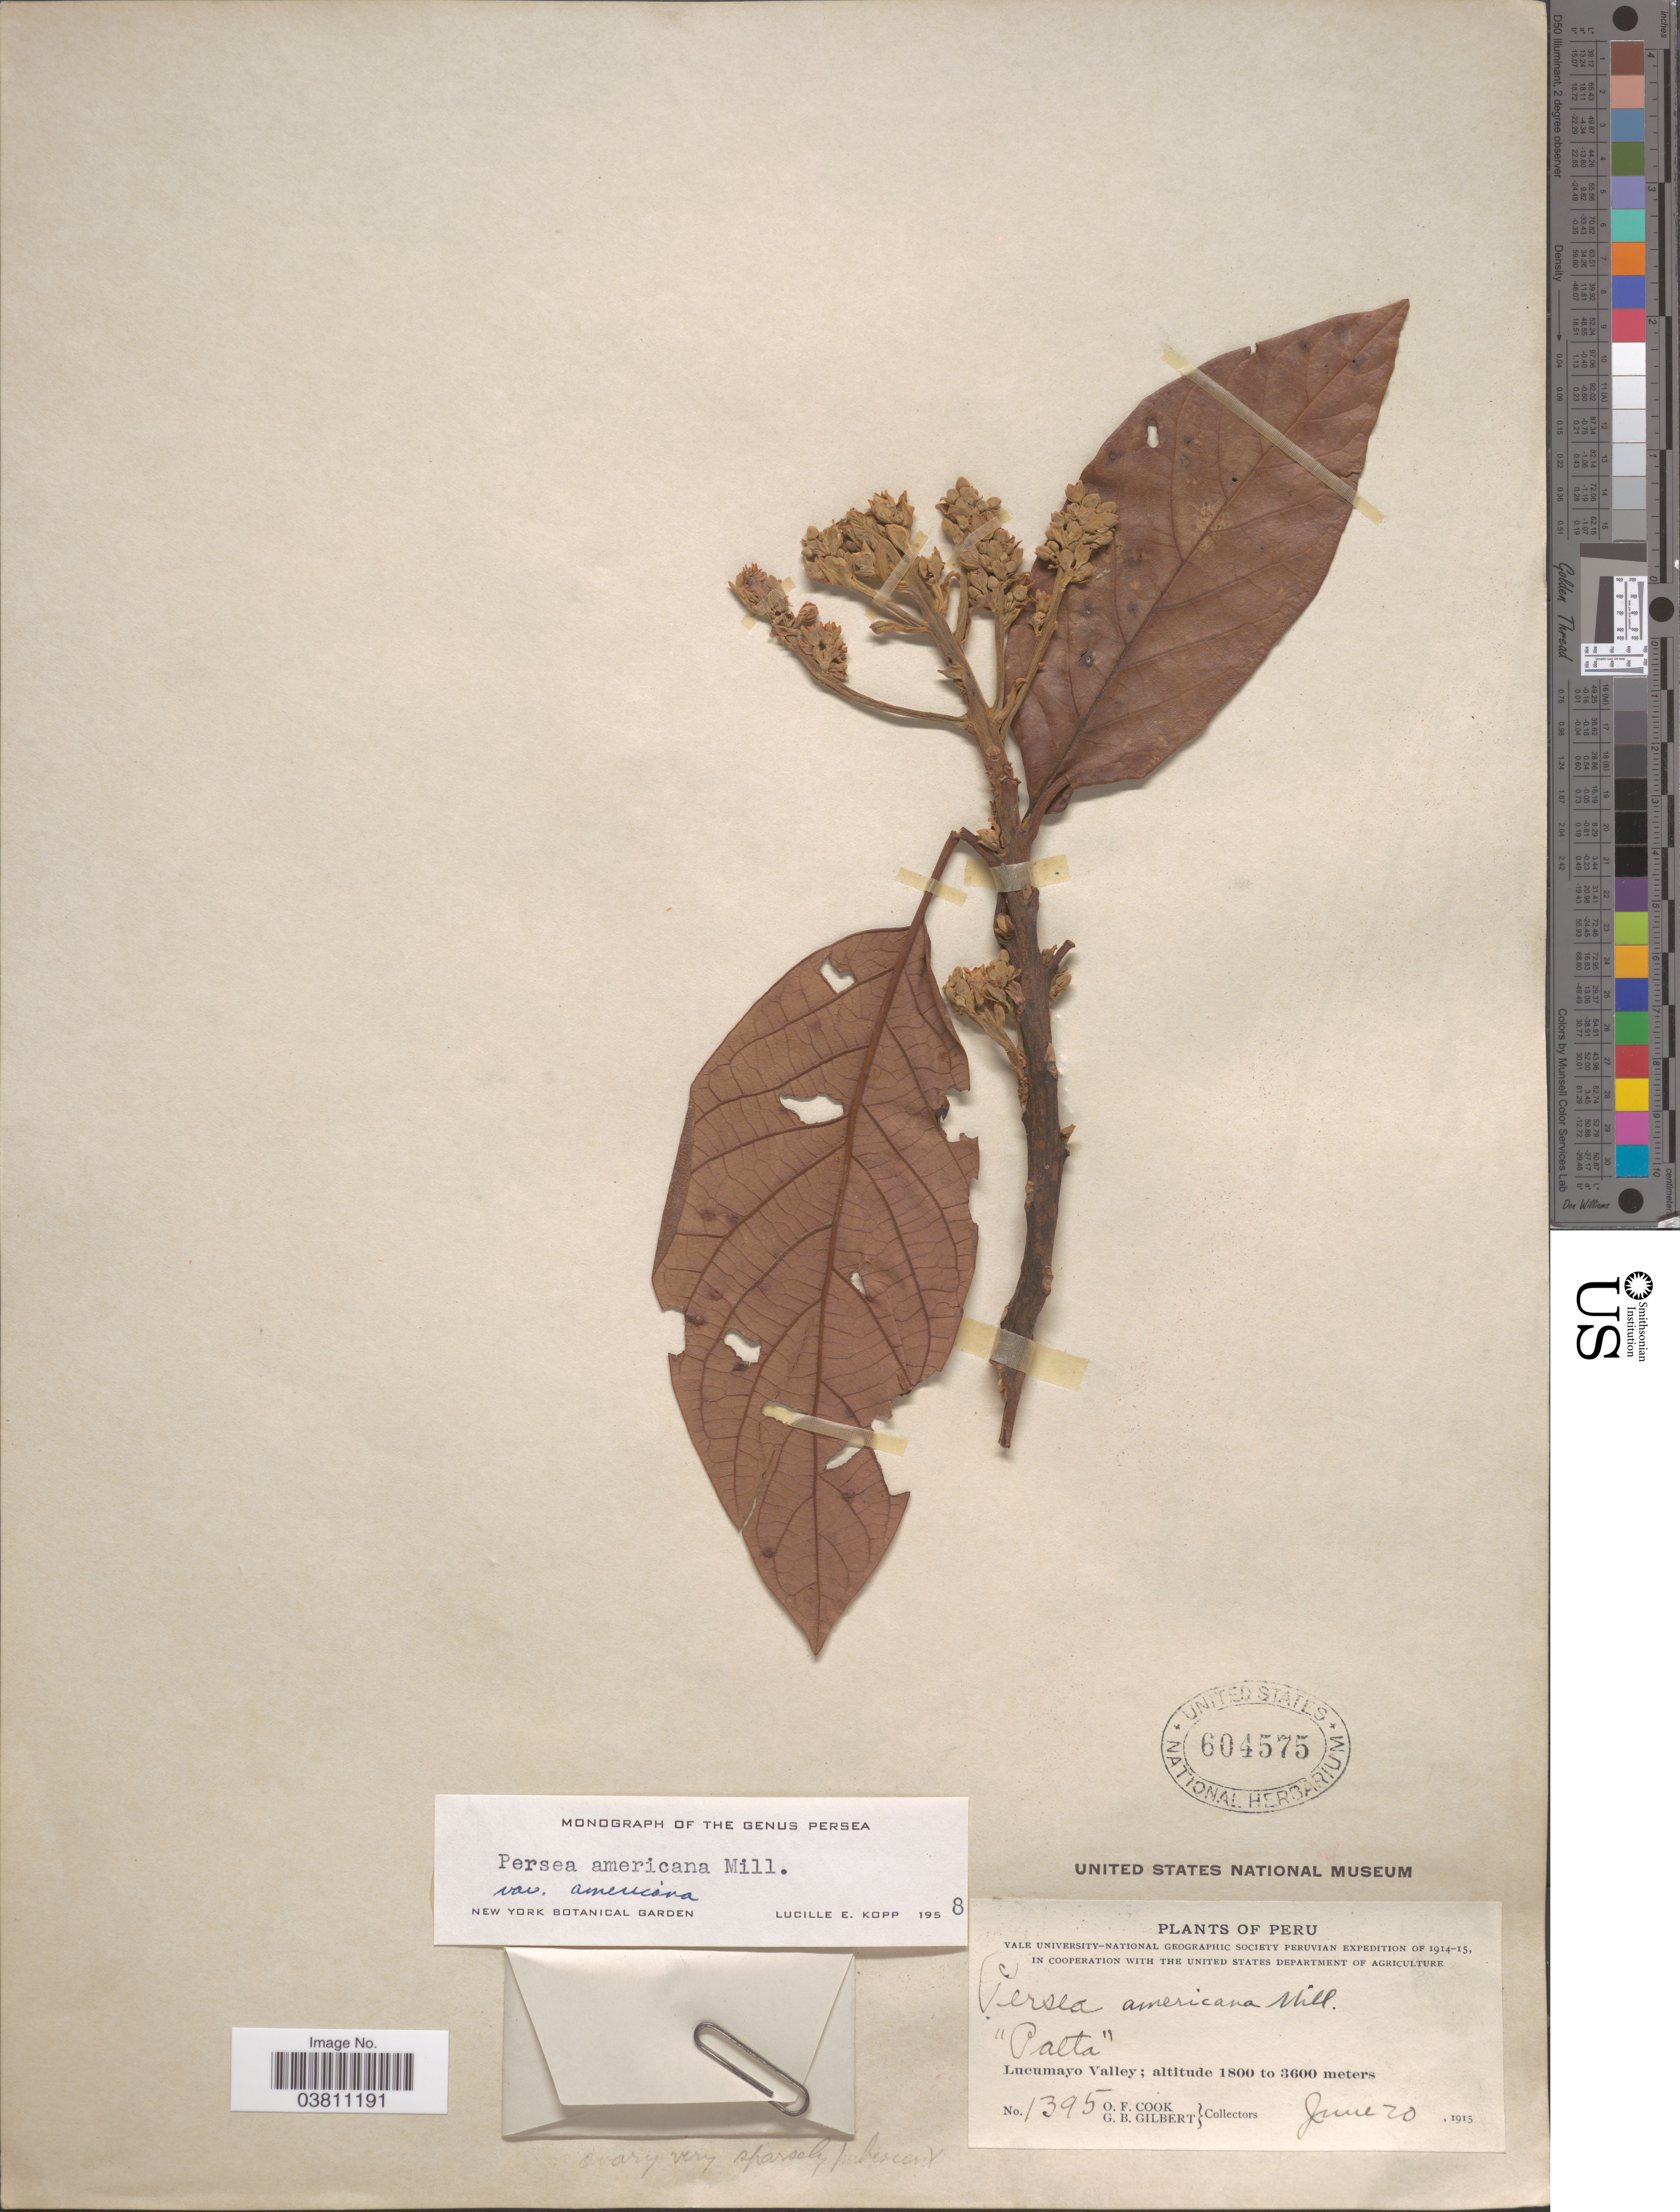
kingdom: Plantae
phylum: Tracheophyta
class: Magnoliopsida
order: Laurales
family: Lauraceae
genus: Persea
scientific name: Persea americana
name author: Mill.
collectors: O. F. Cook & G. B. Gilbert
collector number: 1395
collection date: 1915-06-20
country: Peru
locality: Lucumayo Valley.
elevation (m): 1800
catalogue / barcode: US 604575